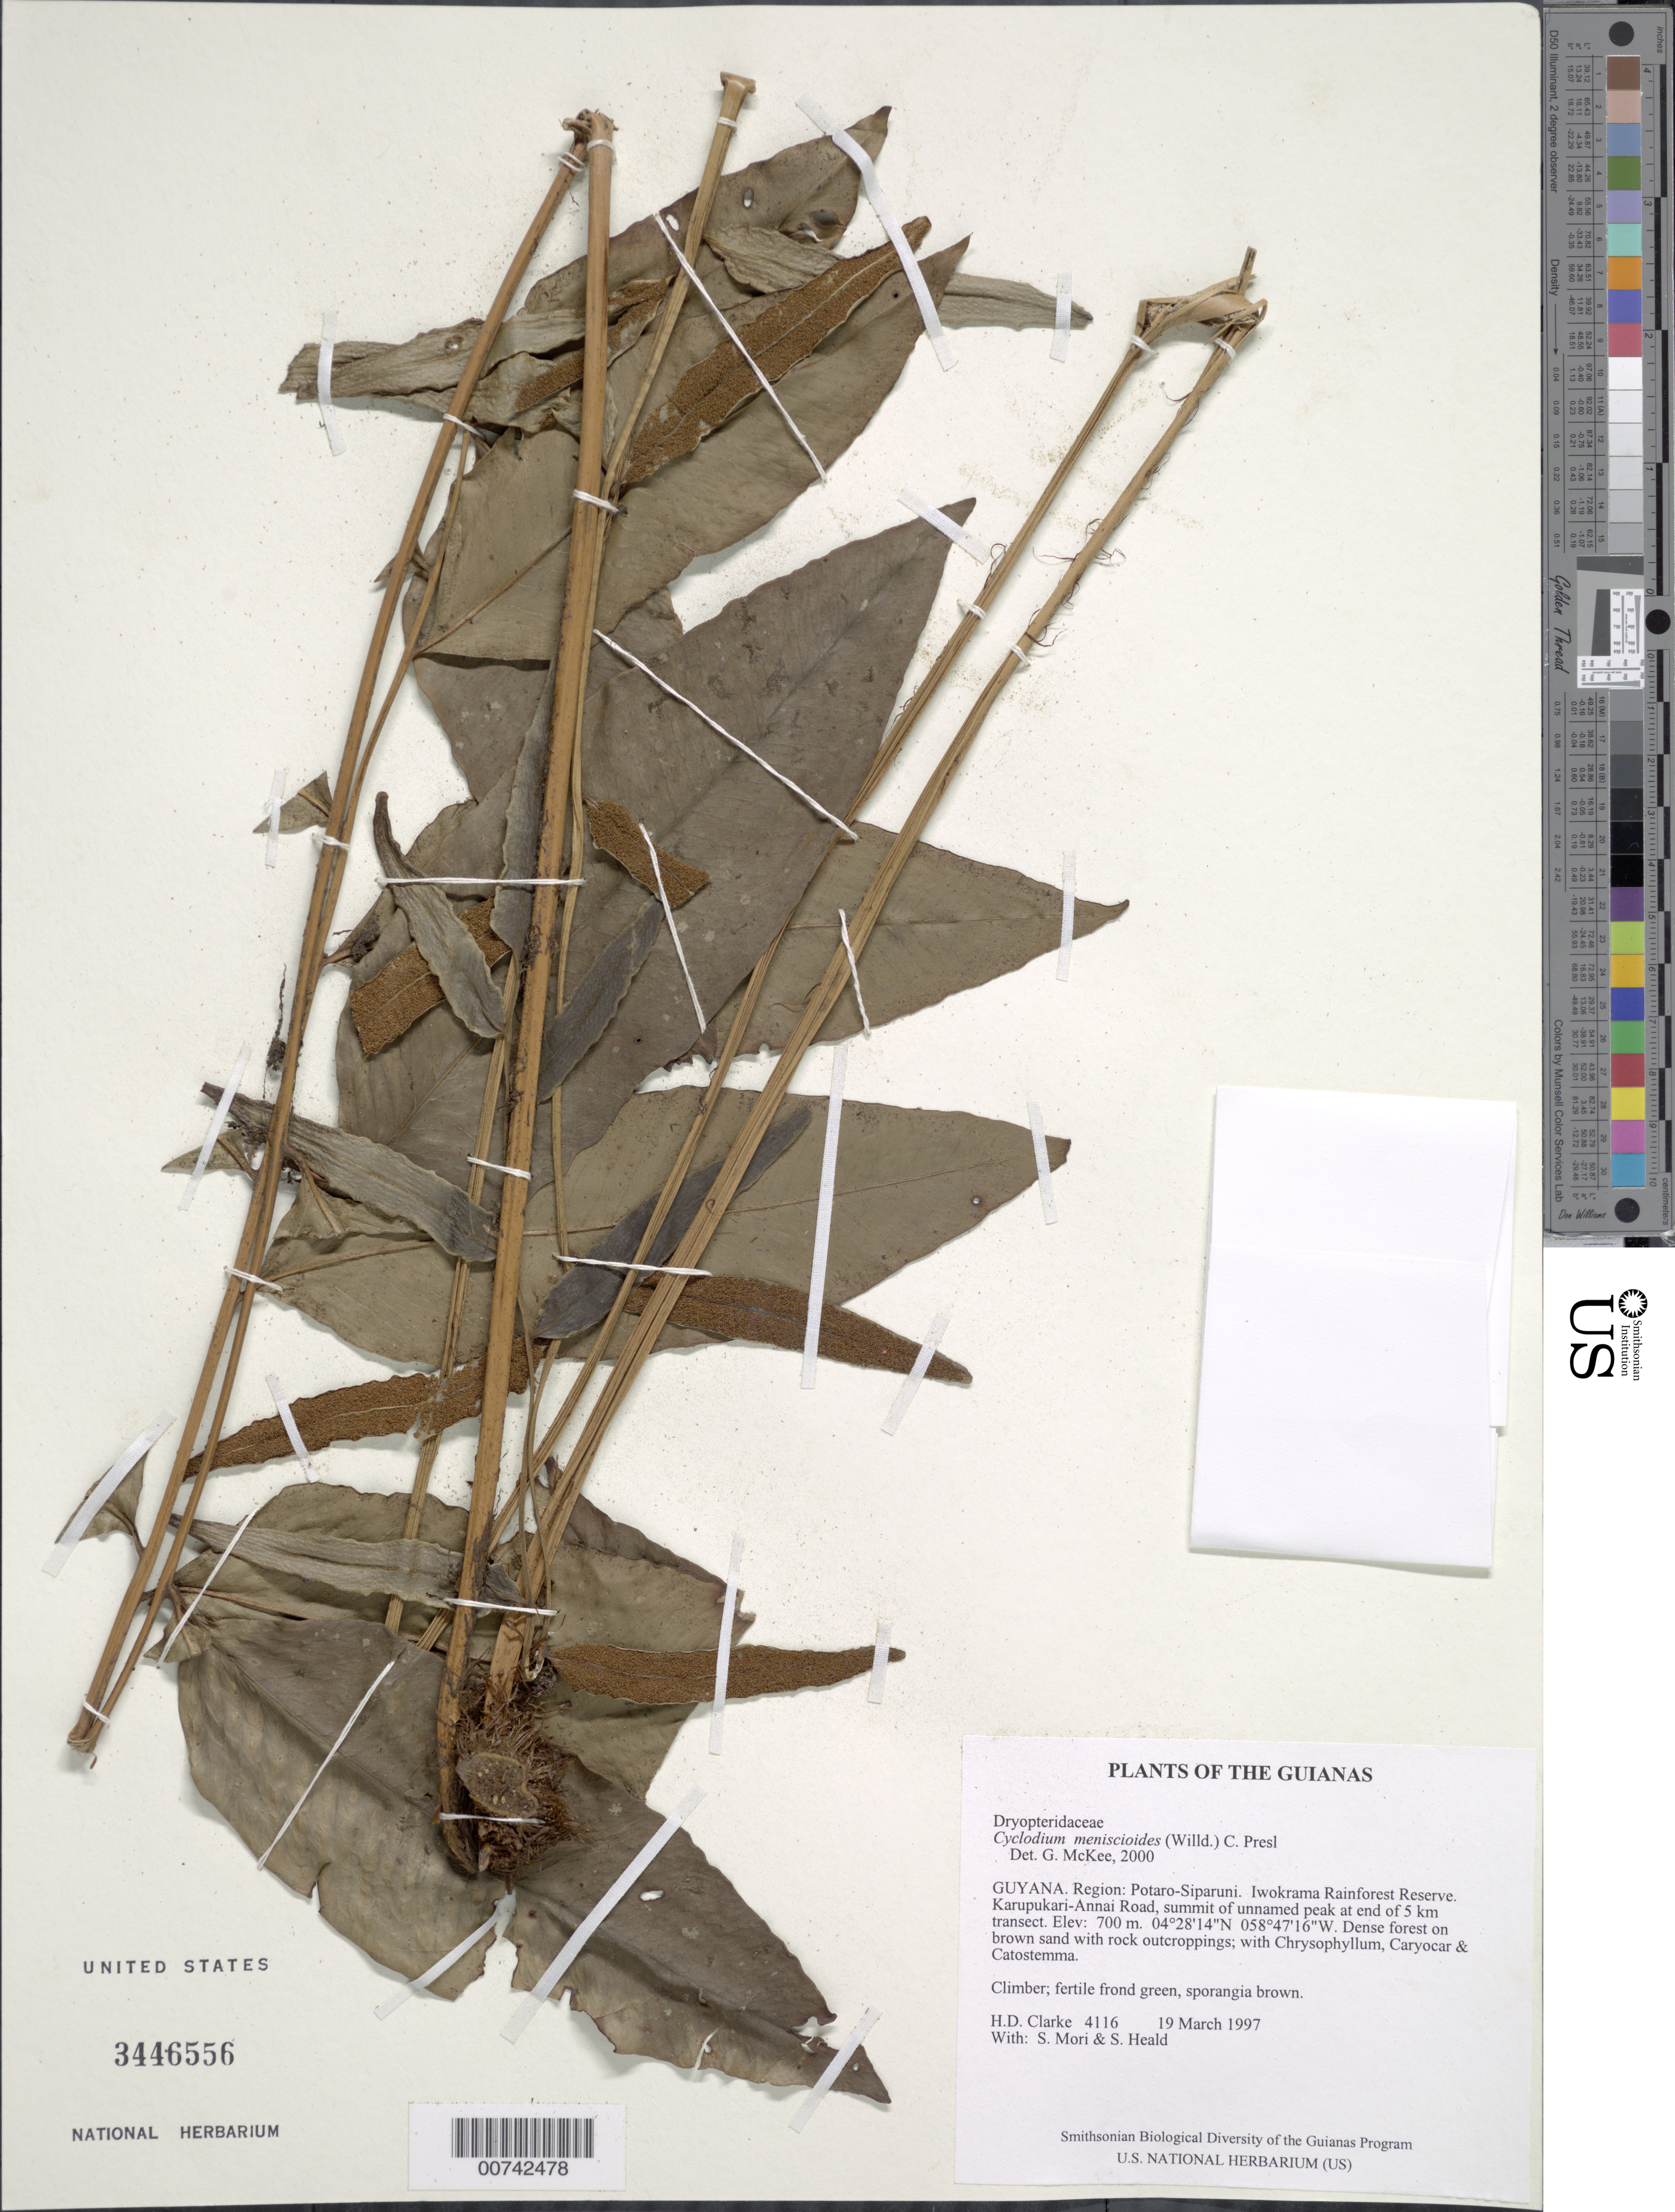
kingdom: Plantae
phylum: Tracheophyta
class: Polypodiopsida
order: Polypodiales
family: Dryopteridaceae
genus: Cyclodium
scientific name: Cyclodium meniscioides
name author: (Willd.) C. Presl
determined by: McKee, G. S., (US), NMNH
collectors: H. D. Clarke, S. Mori & S. Heald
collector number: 4116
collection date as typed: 19 March 1997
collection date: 1997-03-19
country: Guyana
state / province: Potaro-Siparuni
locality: Iwokrama Rainforest Reserve. Karupukari-Annai Road, summit of unnamed peak at end of 5 km transect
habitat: Dense forest on brown sand with rock outcroppings; with Chrysophyllum, Caryocar & Catostemma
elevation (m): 700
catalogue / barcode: US 3446556